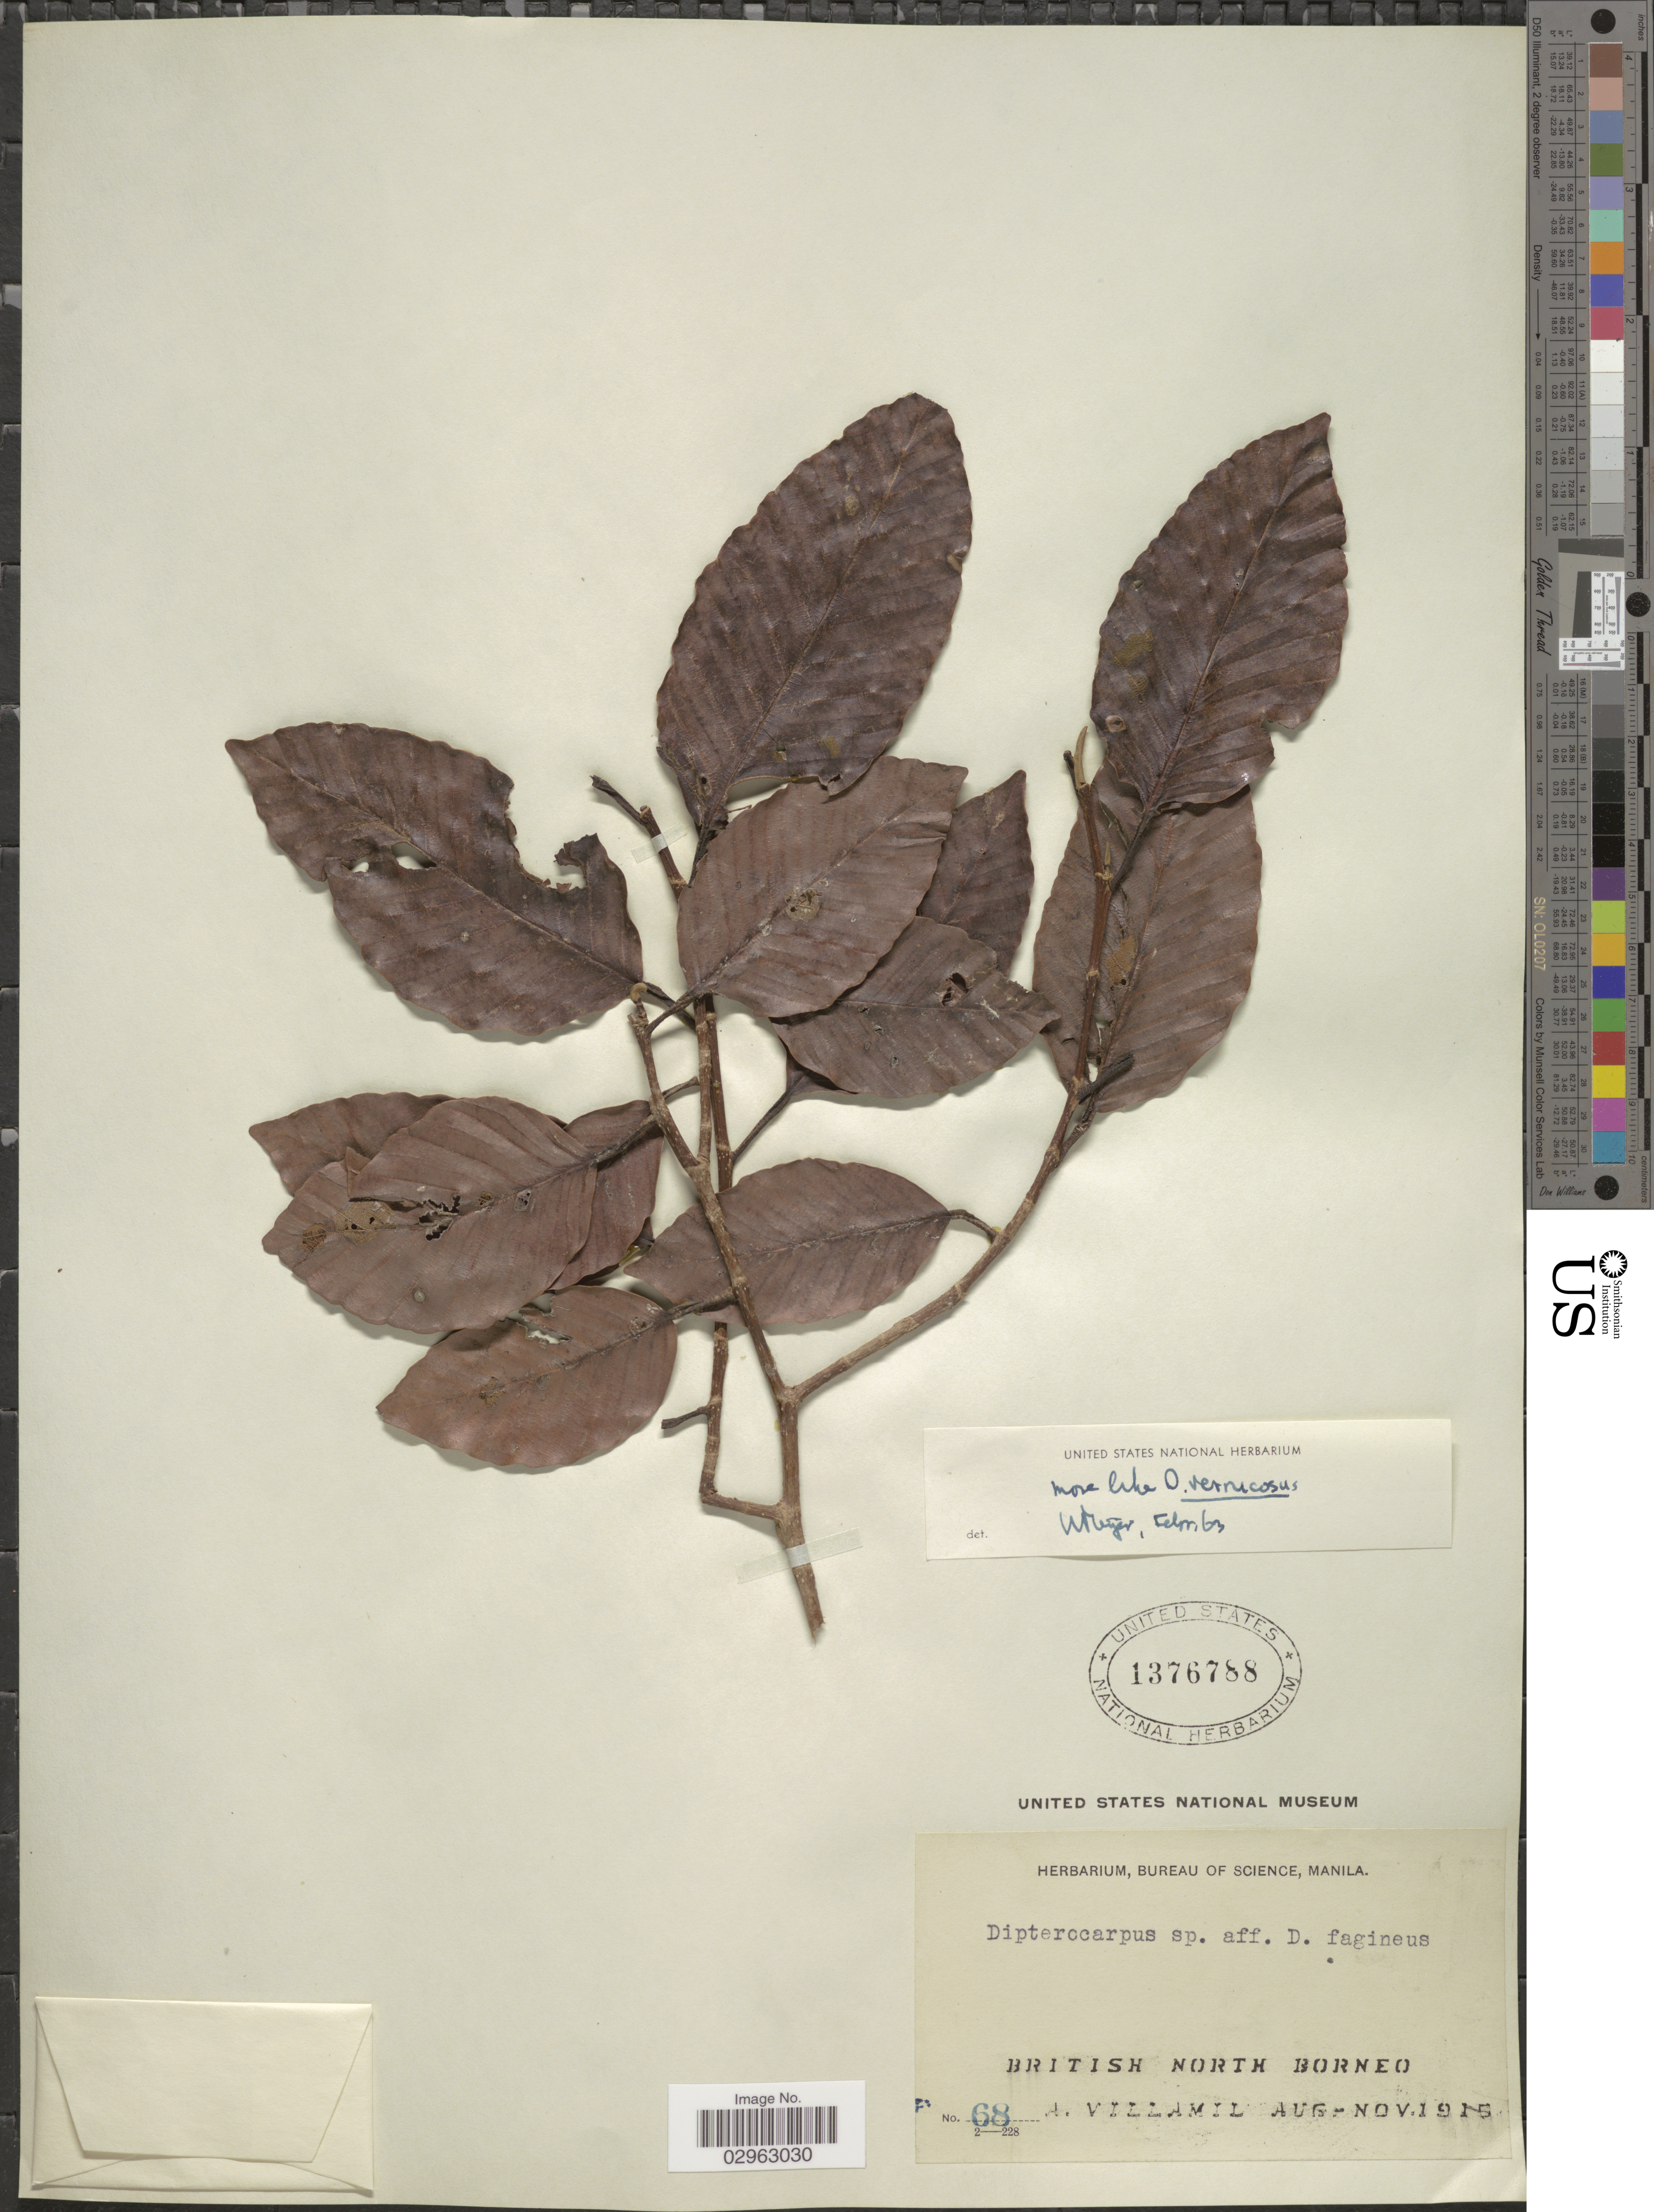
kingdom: Plantae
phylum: Tracheophyta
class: Magnoliopsida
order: Malvales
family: Dipterocarpaceae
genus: Dipterocarpus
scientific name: Dipterocarpus fagineus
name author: Vesque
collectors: A. Villamil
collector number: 68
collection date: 1915-08/1915-11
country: Malaysia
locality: British North Borneo.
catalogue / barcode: US 1376788